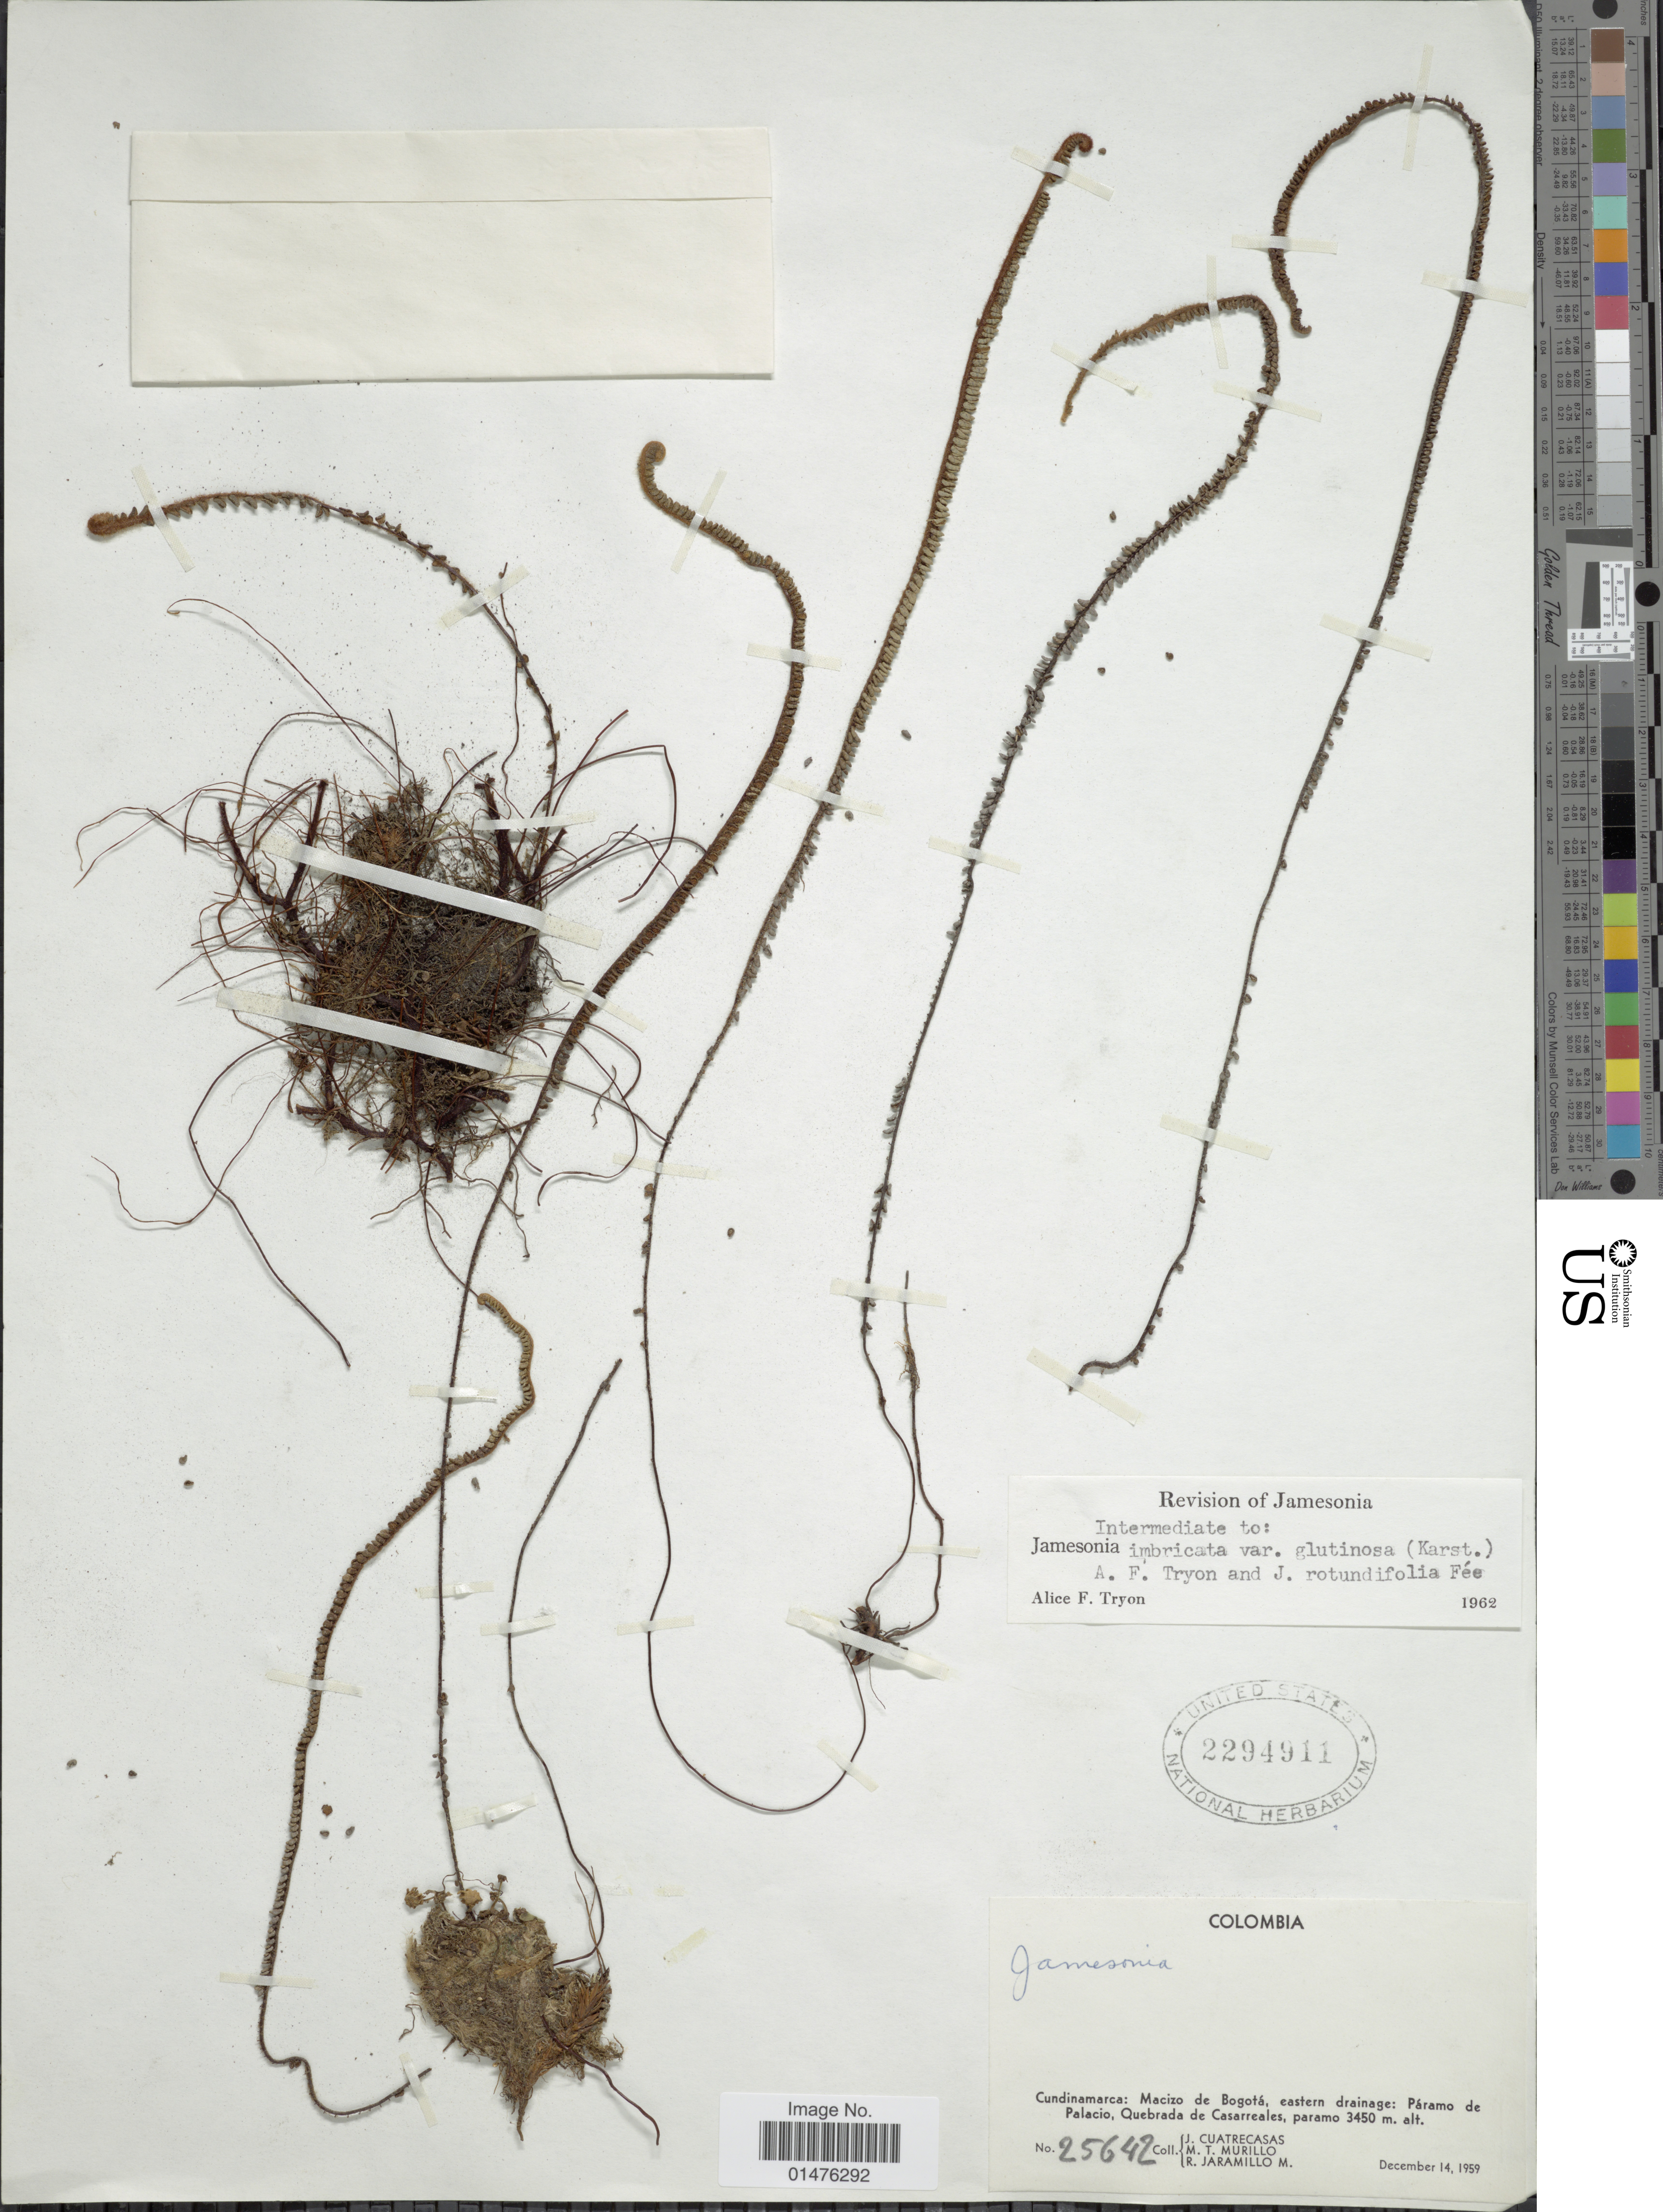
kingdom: Plantae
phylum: Tracheophyta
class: Polypodiopsida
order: Polypodiales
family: Pteridaceae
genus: Jamesonia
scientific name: Jamesonia imbricata var. glutinosa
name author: (H. Karst.) A.F. Tryon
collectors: J. Cuatrecasas, M. Murillo & R. Jaramillo M.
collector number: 25642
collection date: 1959-12-14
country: Colombia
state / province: Cundinamarca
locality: Macizo de Bogotá: eastern drainage: Páramo de Palacio,Quebrada de Casarreales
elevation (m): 3450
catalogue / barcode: US 2294911